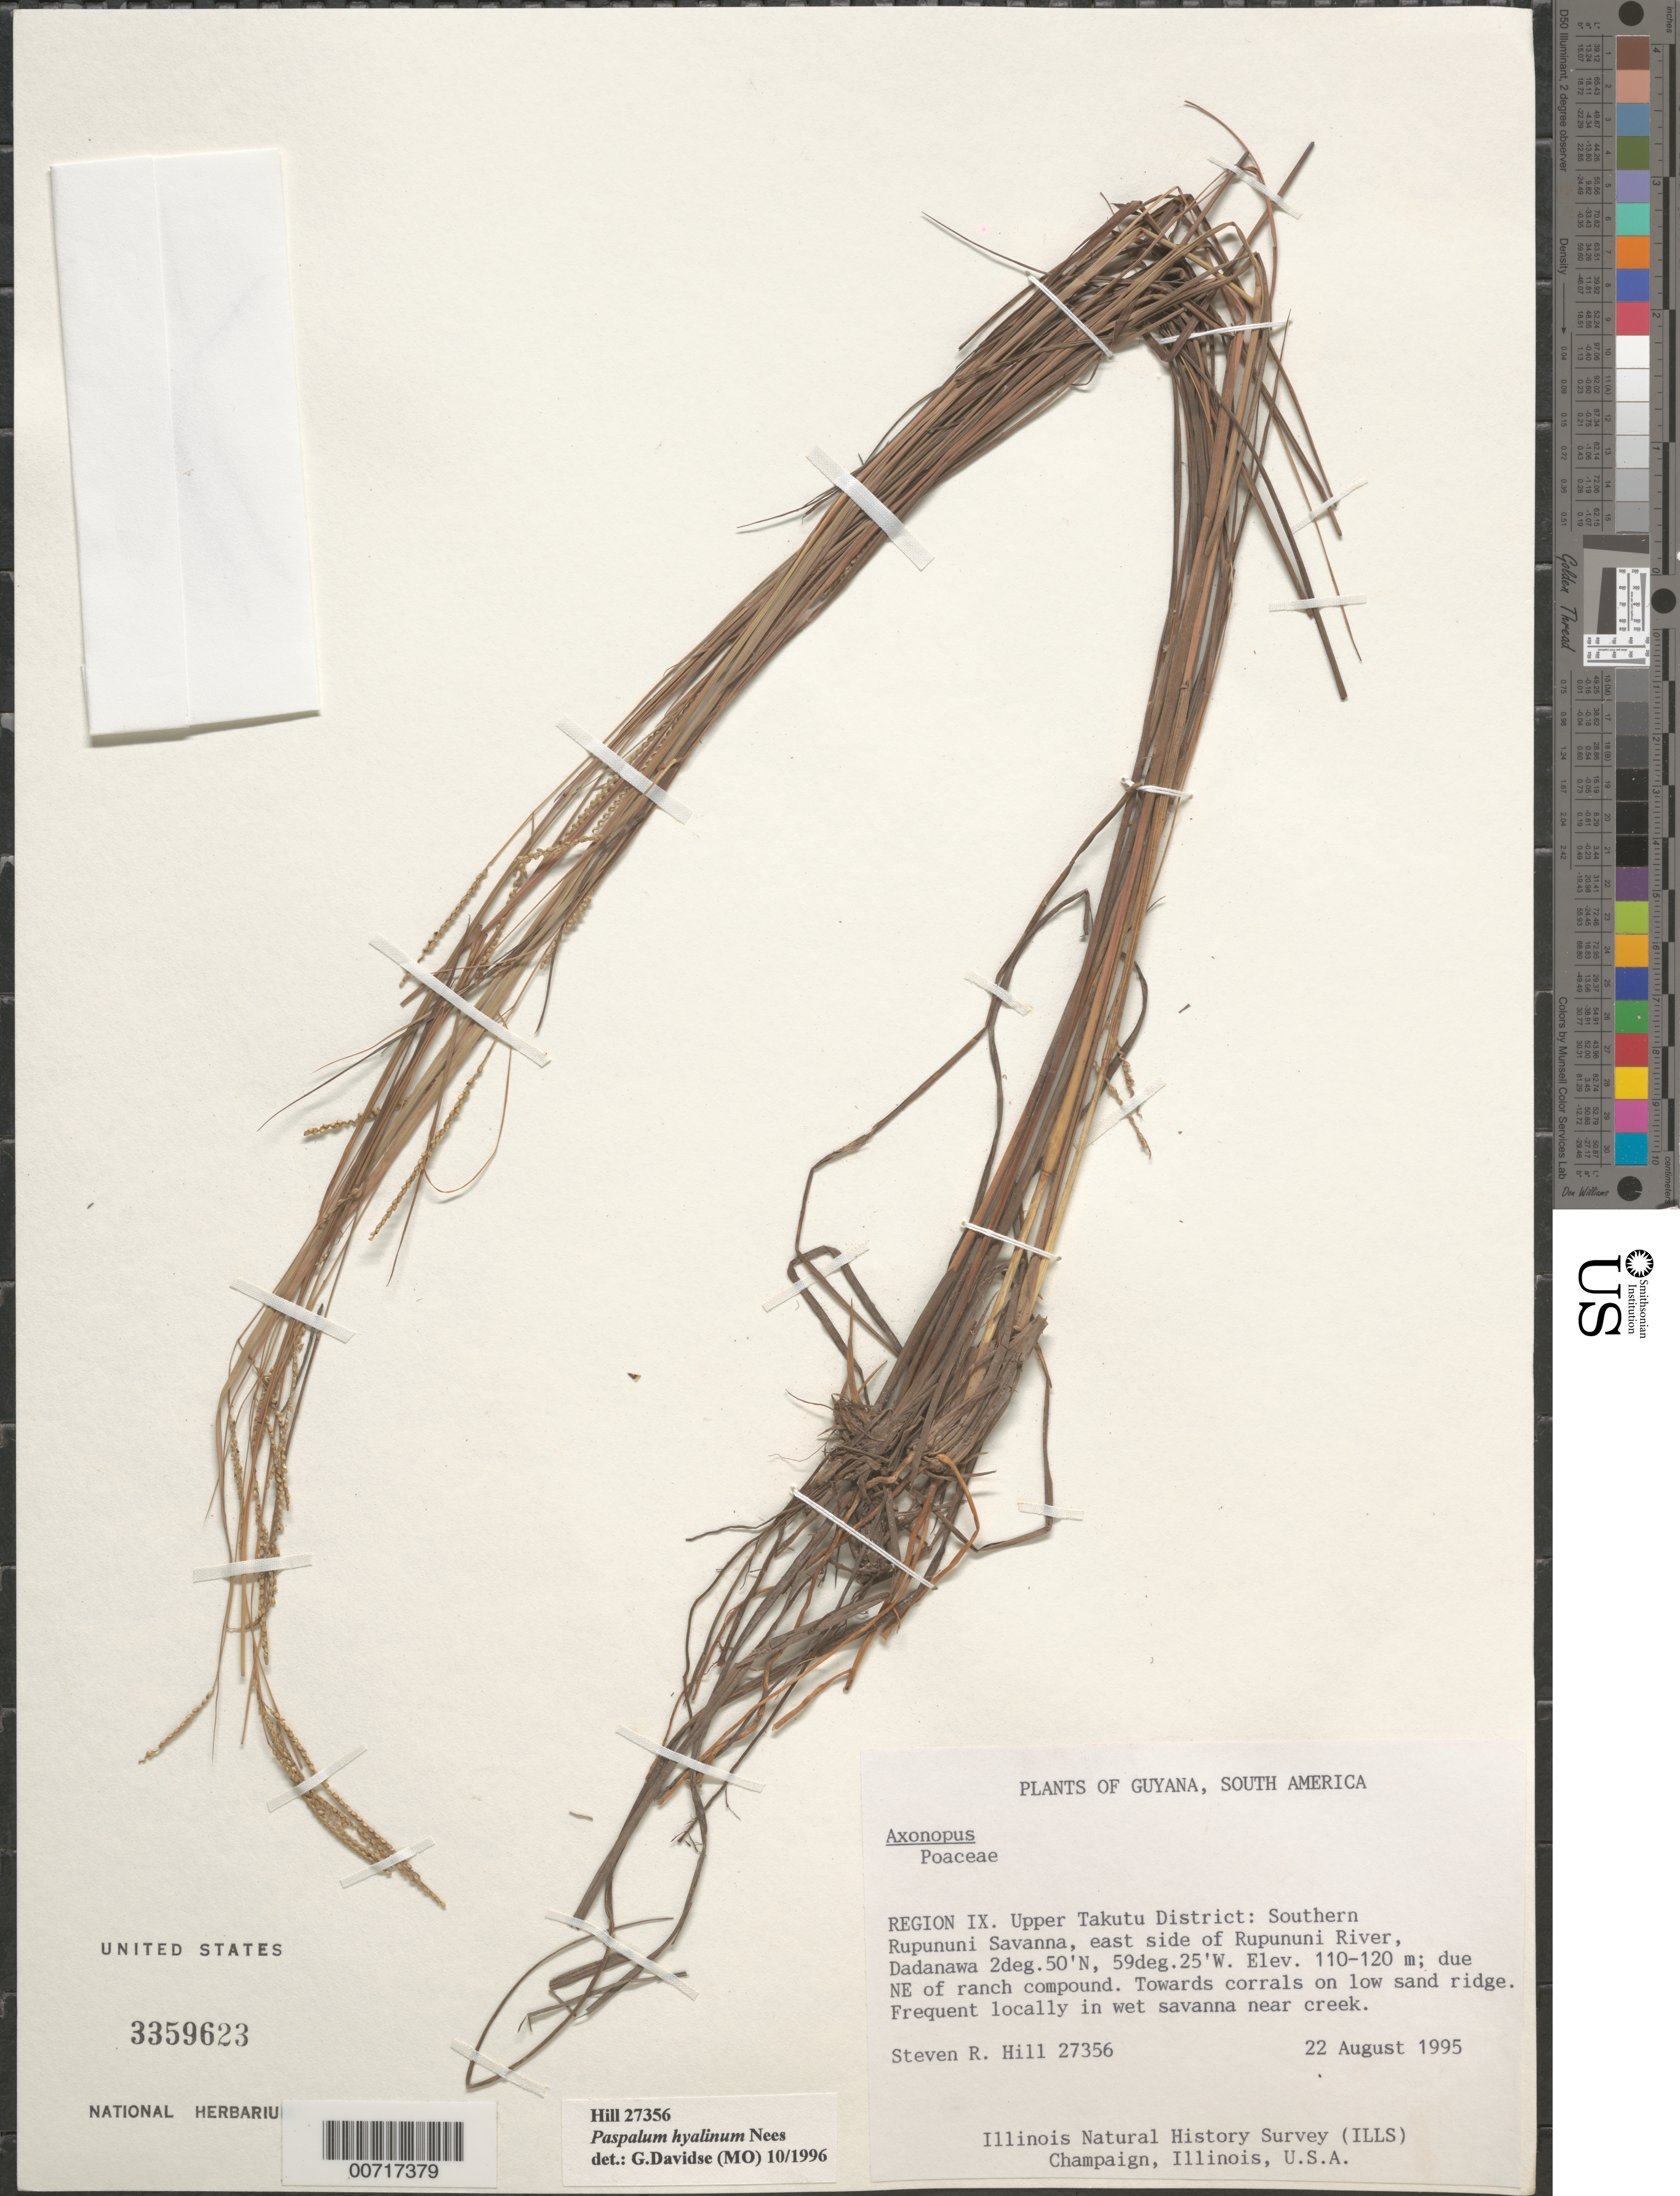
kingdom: Plantae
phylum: Tracheophyta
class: Liliopsida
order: Poales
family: Poaceae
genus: Paspalum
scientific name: Paspalum hyalinum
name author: Nees ex Trin.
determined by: Davidse, Gerrit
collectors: S. R. Hill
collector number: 27356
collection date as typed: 22-Aug-95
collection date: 1995-08-22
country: Guyana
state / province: U. Takutu-U. Essequibo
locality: Dadanawa, southern Rupununi Savanna, E side of Rupununi R.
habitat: Low sand ridge, in wet savanna near creek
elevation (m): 110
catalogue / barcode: US 3359623